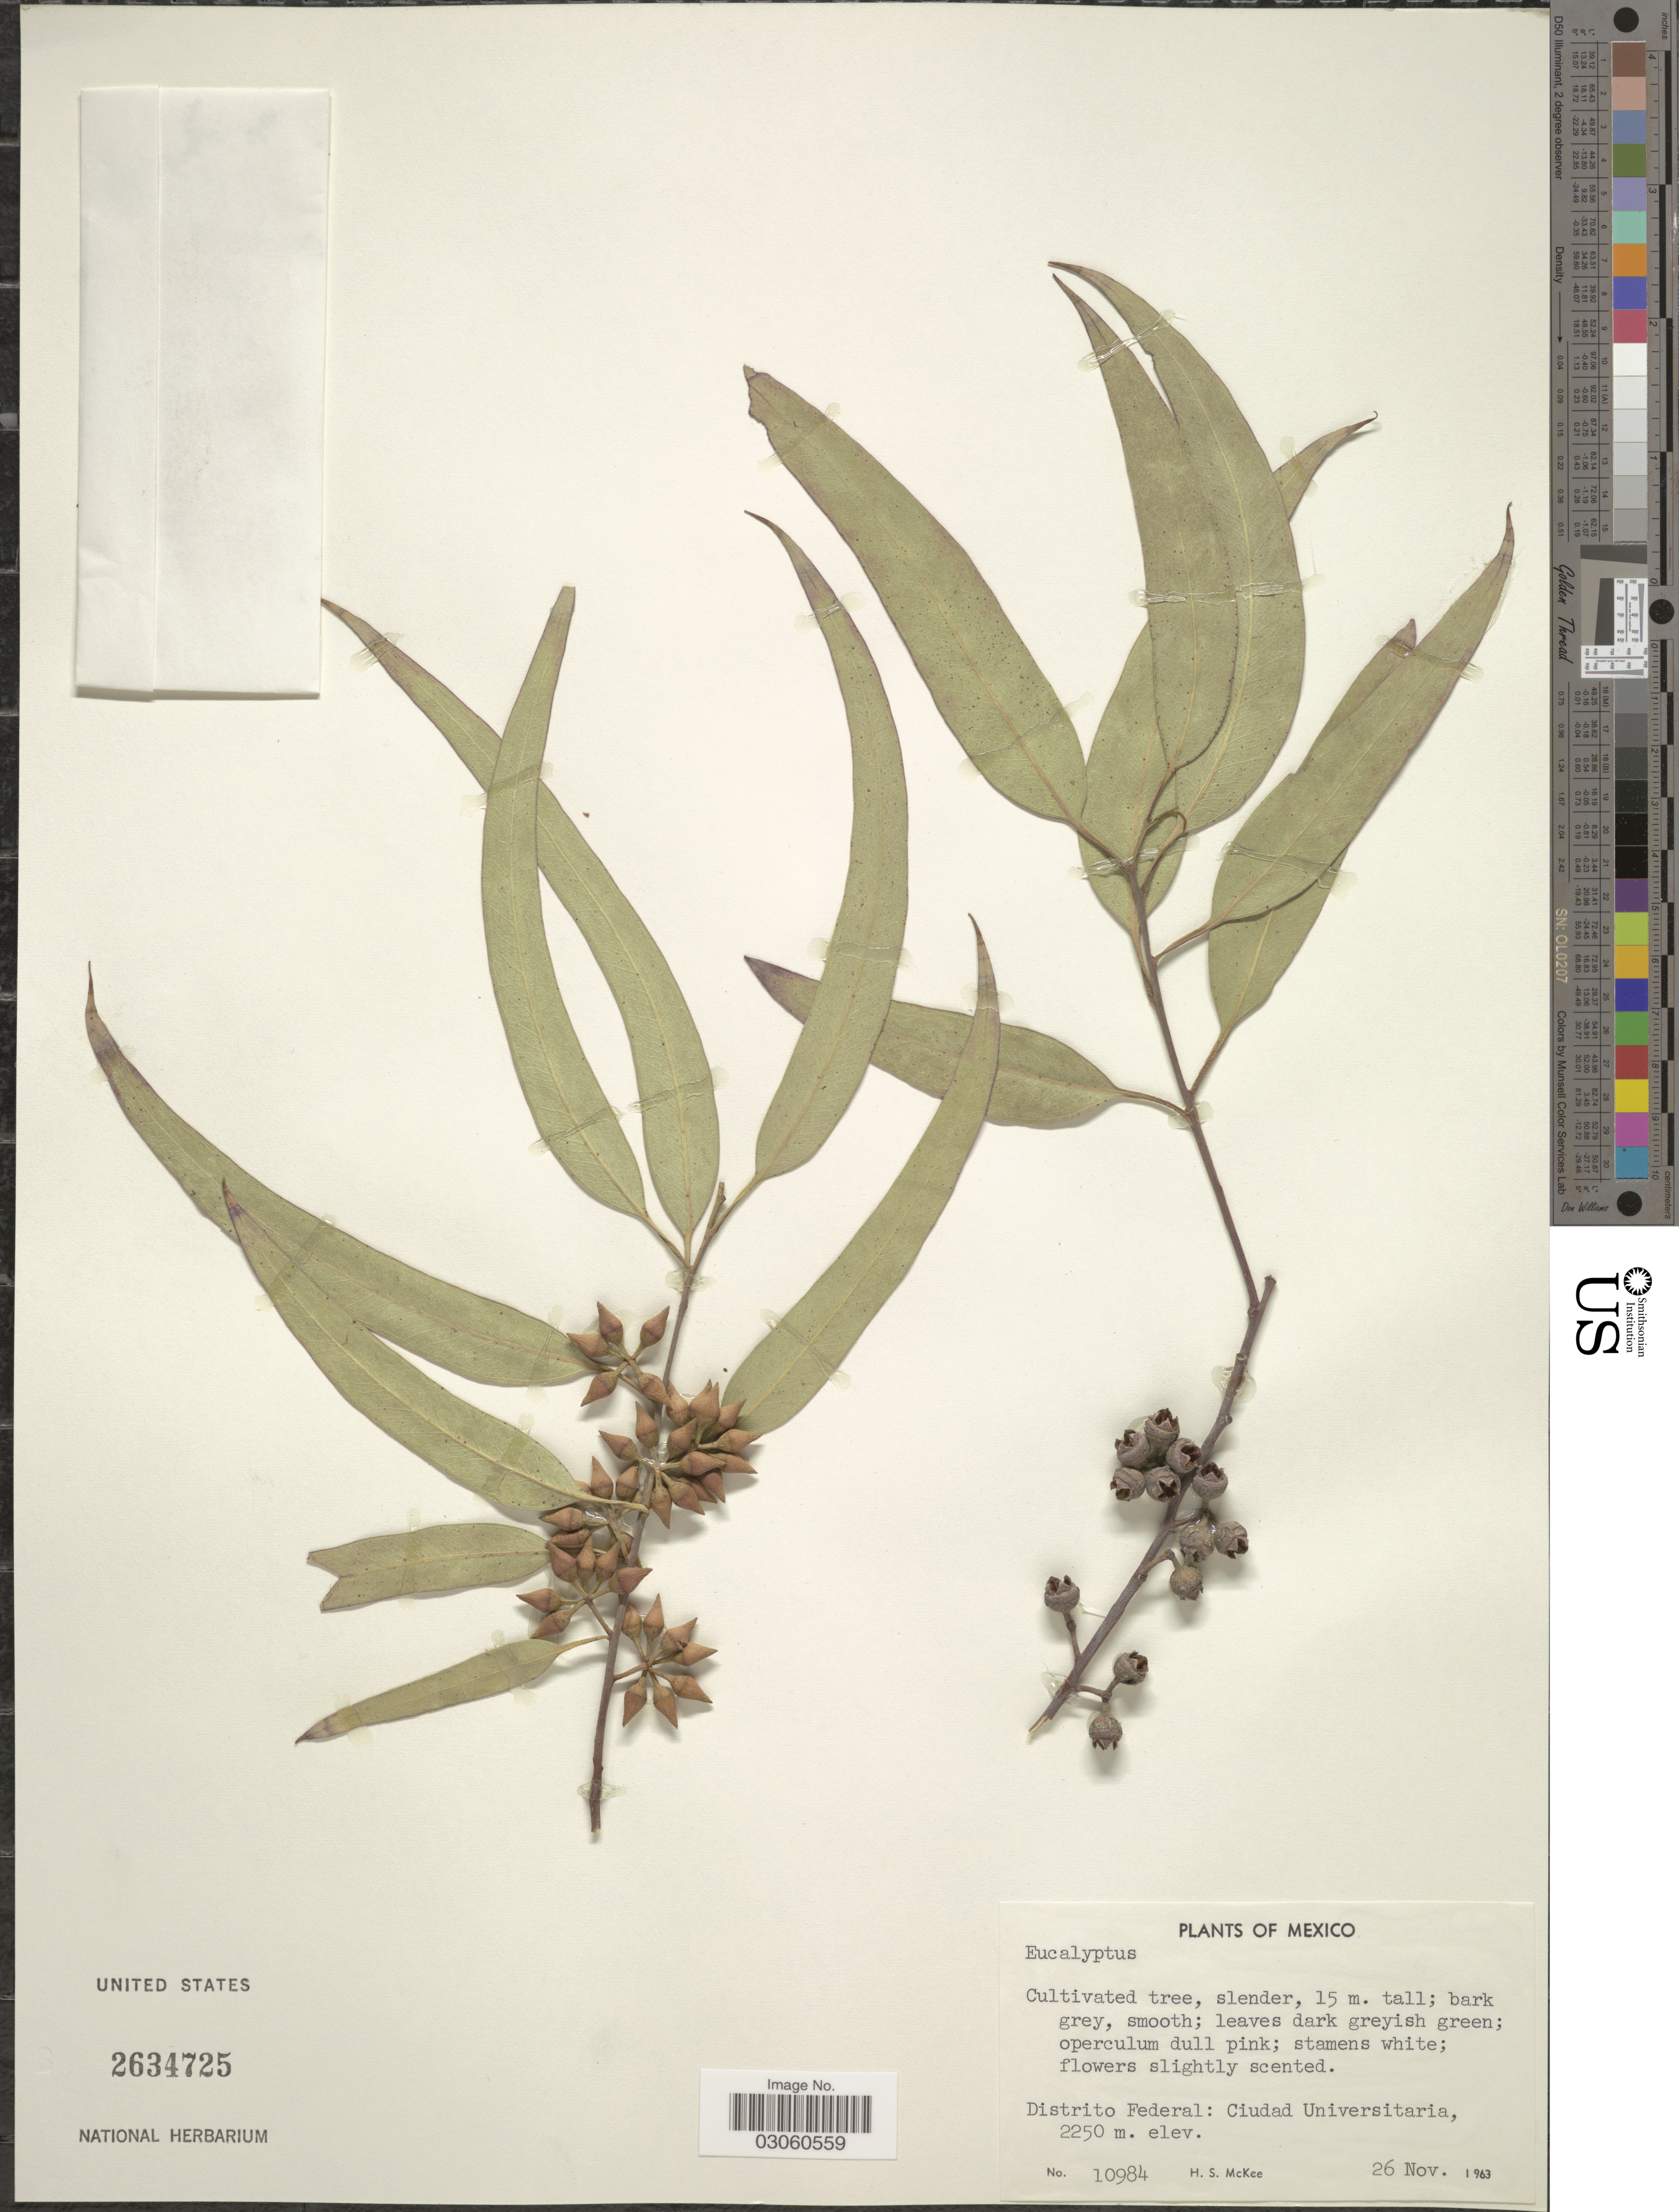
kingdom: Plantae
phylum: Tracheophyta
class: Magnoliopsida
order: Myrtales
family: Myrtaceae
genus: Eucalyptus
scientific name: Eucalyptus sp.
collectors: H. S. McKee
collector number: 10984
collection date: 1963-11-26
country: Mexico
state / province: Distrito Federal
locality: Distrito Federal: Ciudad Universitaria.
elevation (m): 2250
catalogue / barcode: US 2634725